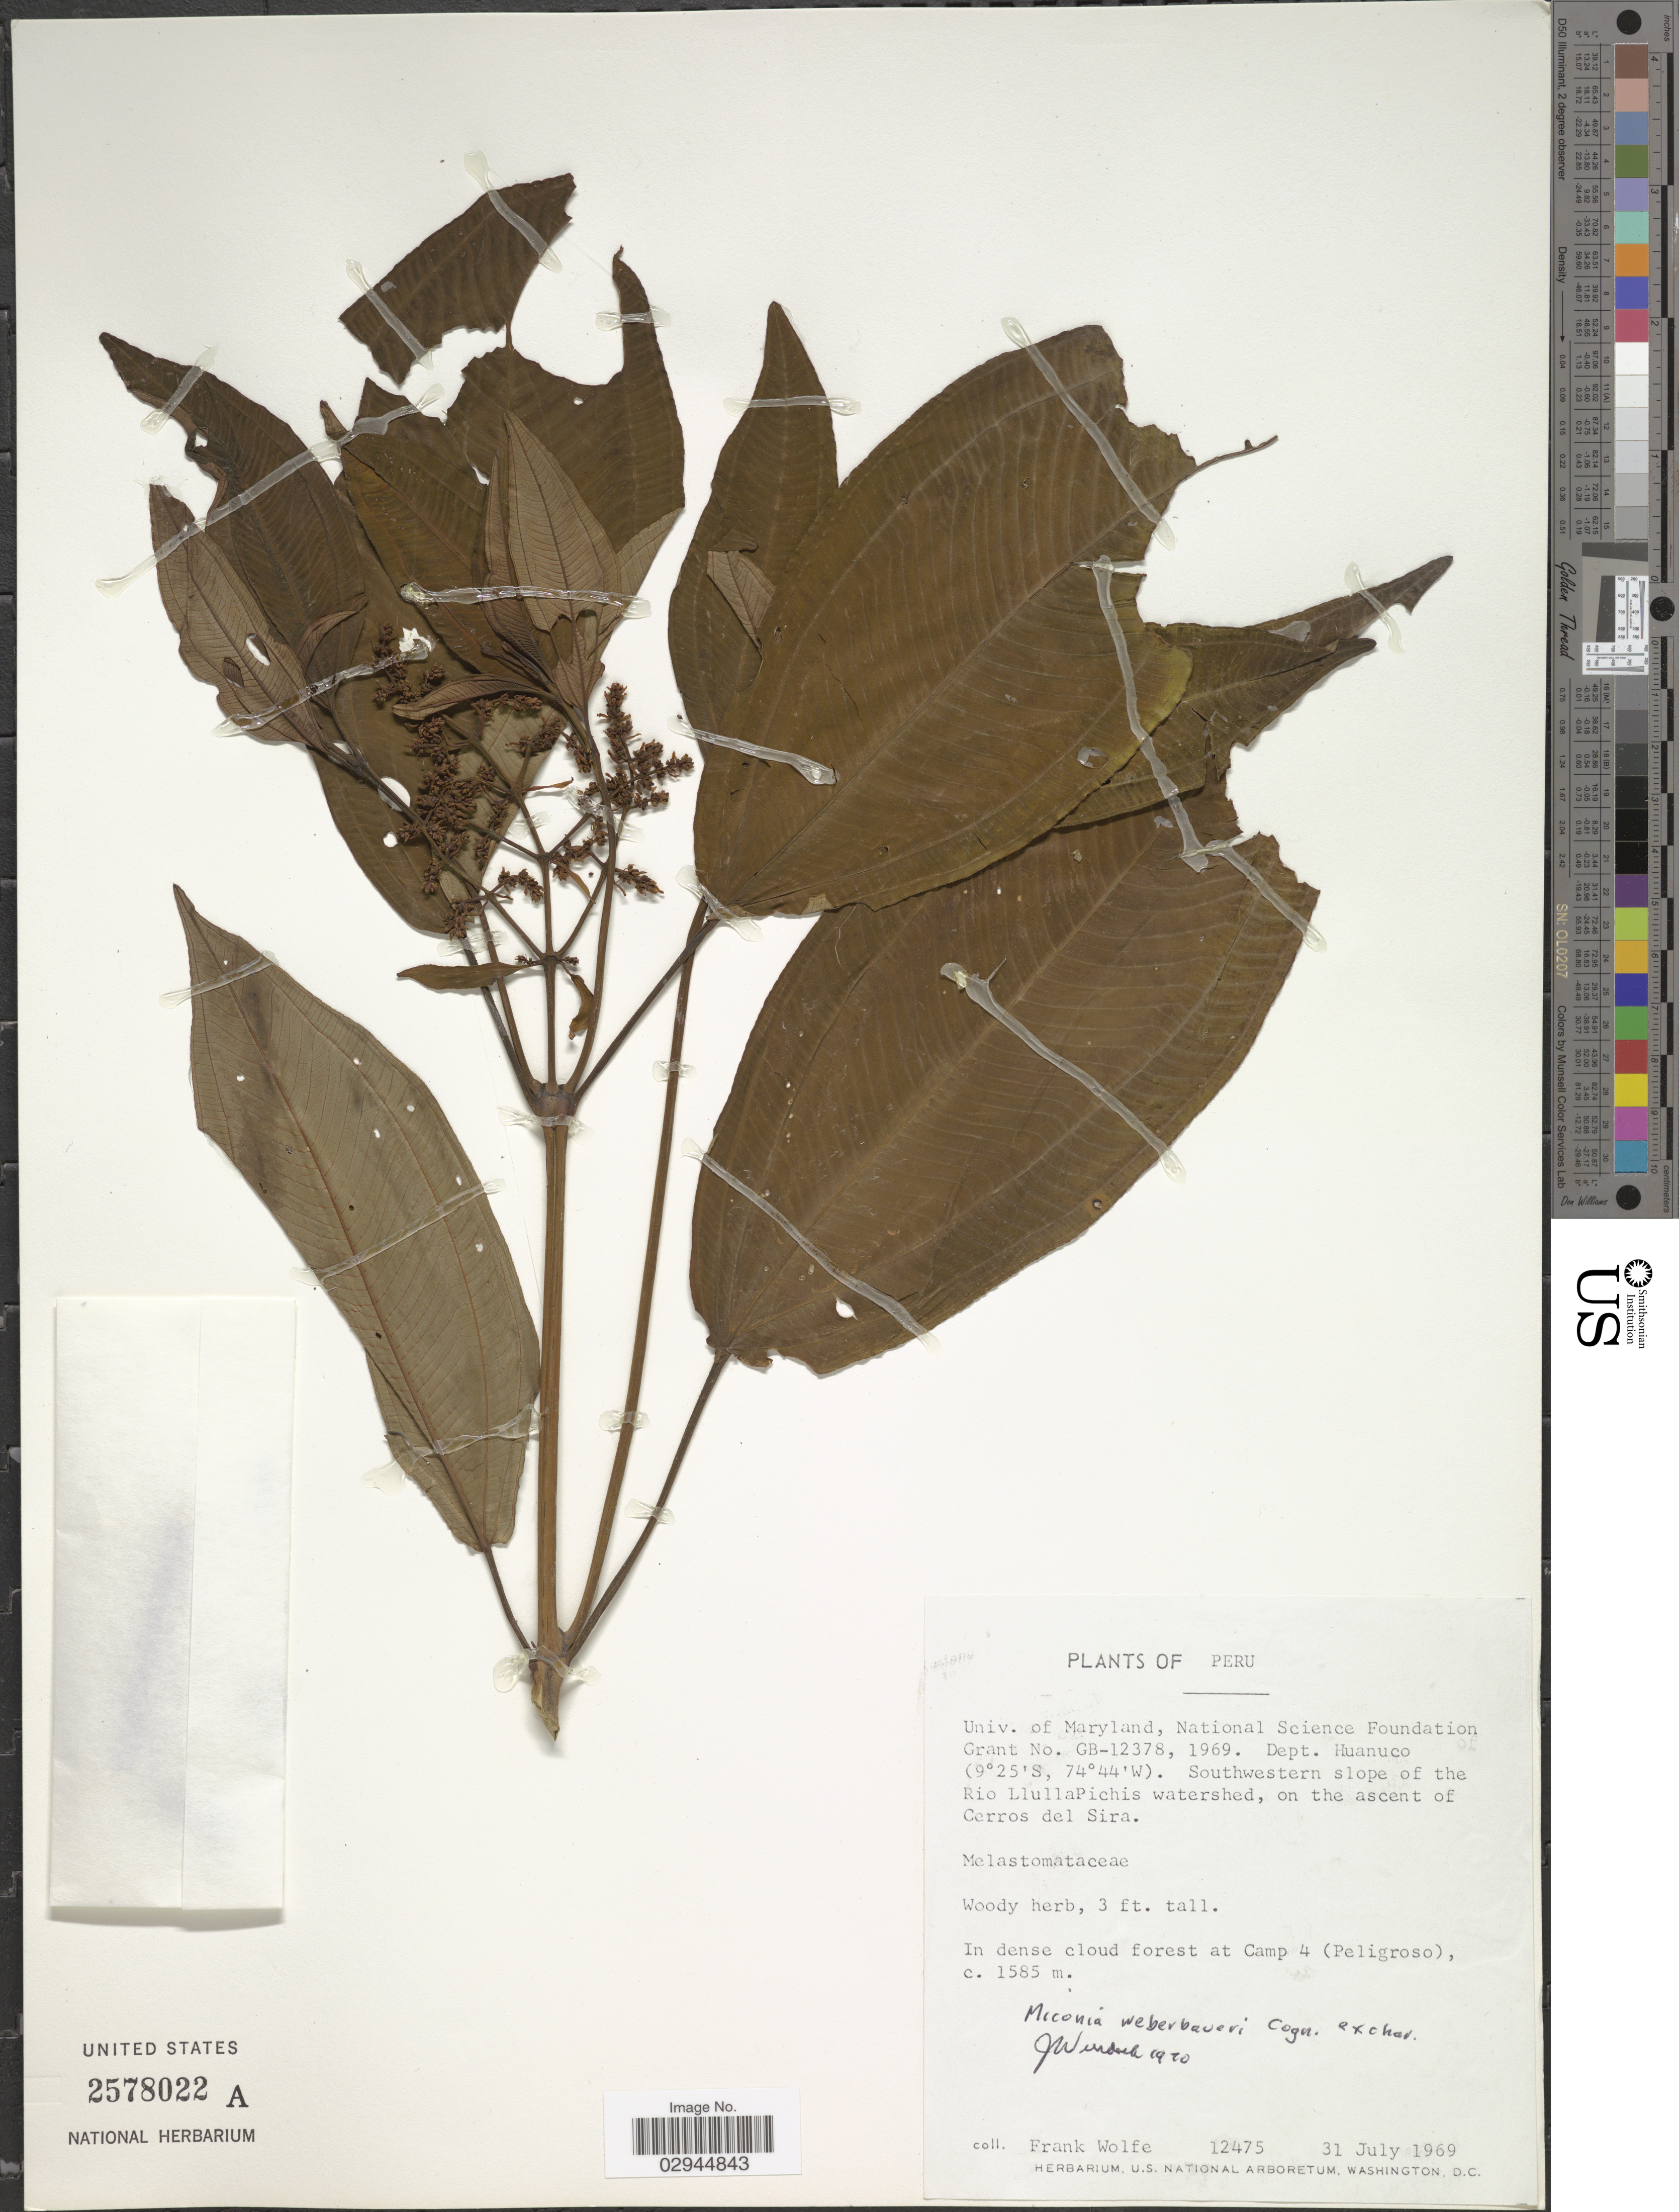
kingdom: Plantae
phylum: Tracheophyta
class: Magnoliopsida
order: Myrtales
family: Melastomataceae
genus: Miconia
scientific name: Miconia weberbaueri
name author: Cogn.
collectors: F. Wolfe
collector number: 12475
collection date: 1969-07-31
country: Peru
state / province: Huánuco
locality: Dept. Huanuco. Southwestern slope of the Rio LlullaPichis watershed, on the ascent of Cerros del Sira. In dense cloud forest at Camp 4 (Peligroso).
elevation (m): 1585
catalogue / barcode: US 2578022A